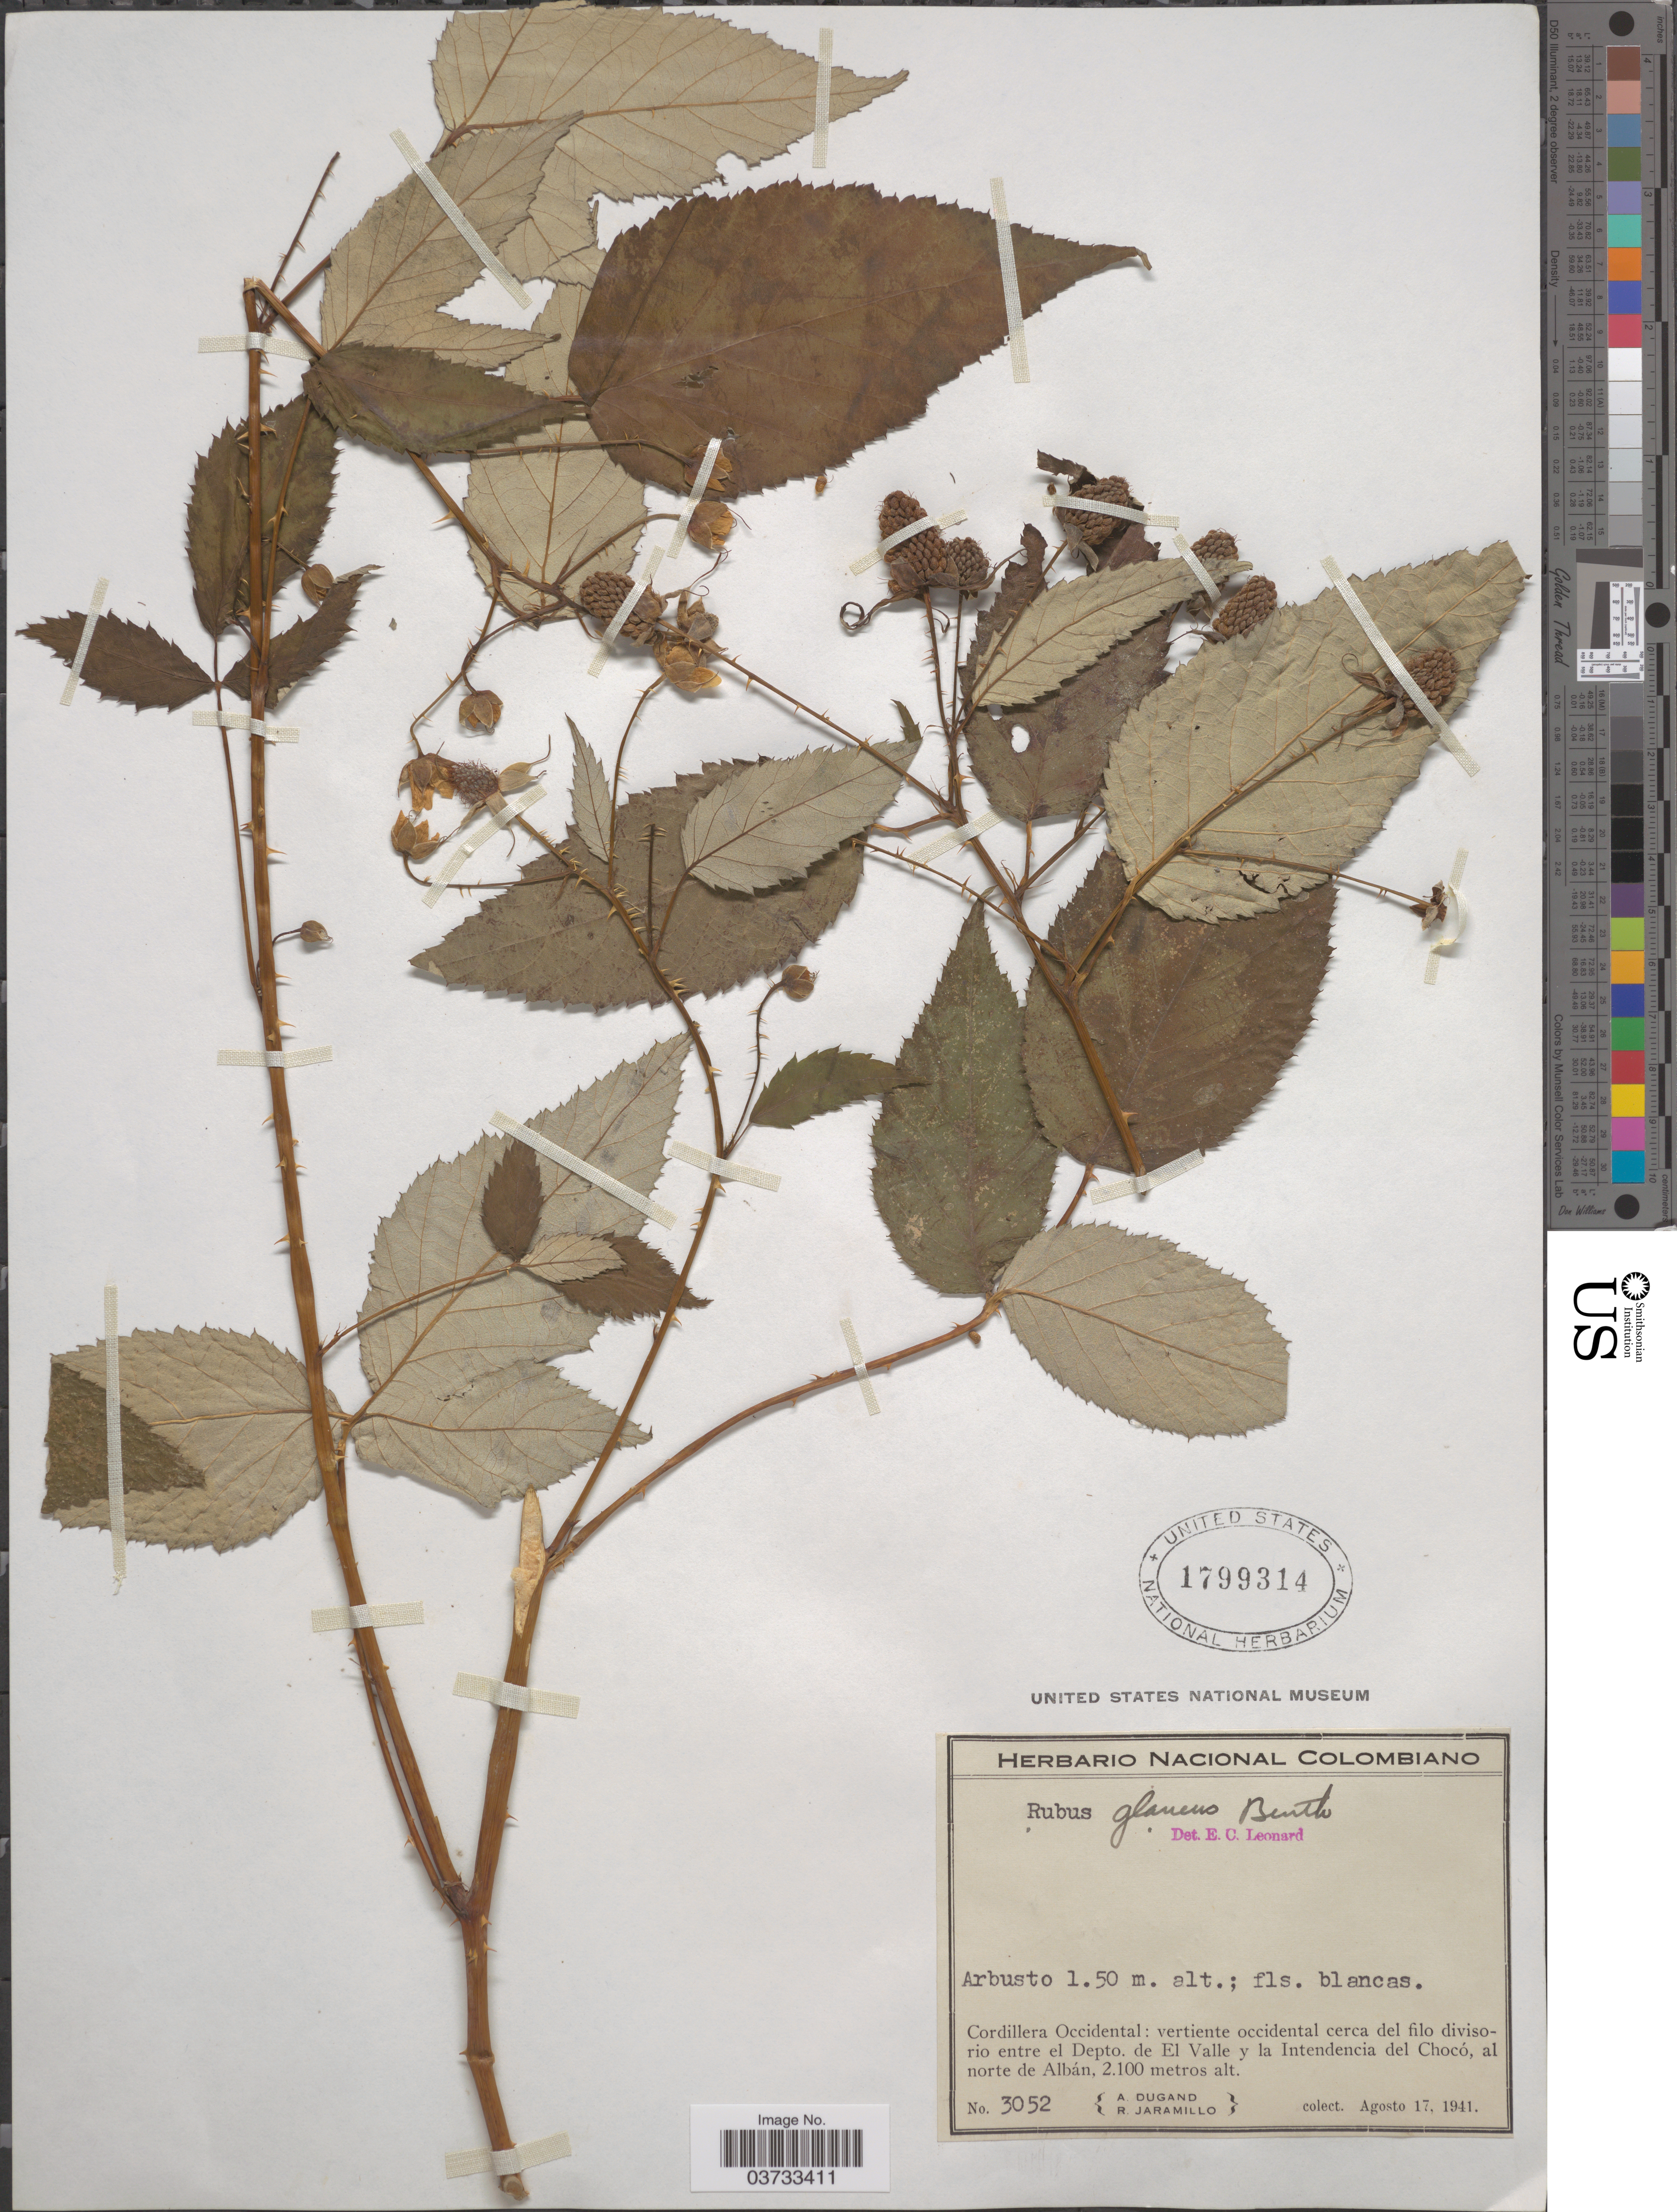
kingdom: Plantae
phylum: Tracheophyta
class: Magnoliopsida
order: Rosales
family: Rosaceae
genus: Rubus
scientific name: Rubus glaucus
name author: Benth.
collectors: A. Dugand & R. Jaramillo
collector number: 3052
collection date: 1941-08-17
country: Colombia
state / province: Valle del Cauca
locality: Cordillera Occidental: vertiente occidental cerca del filo diviso-rio entre el Depto. de El Valle y la Intendencia del Chocó, al norte de Albán.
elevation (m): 2100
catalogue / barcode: US 1799314